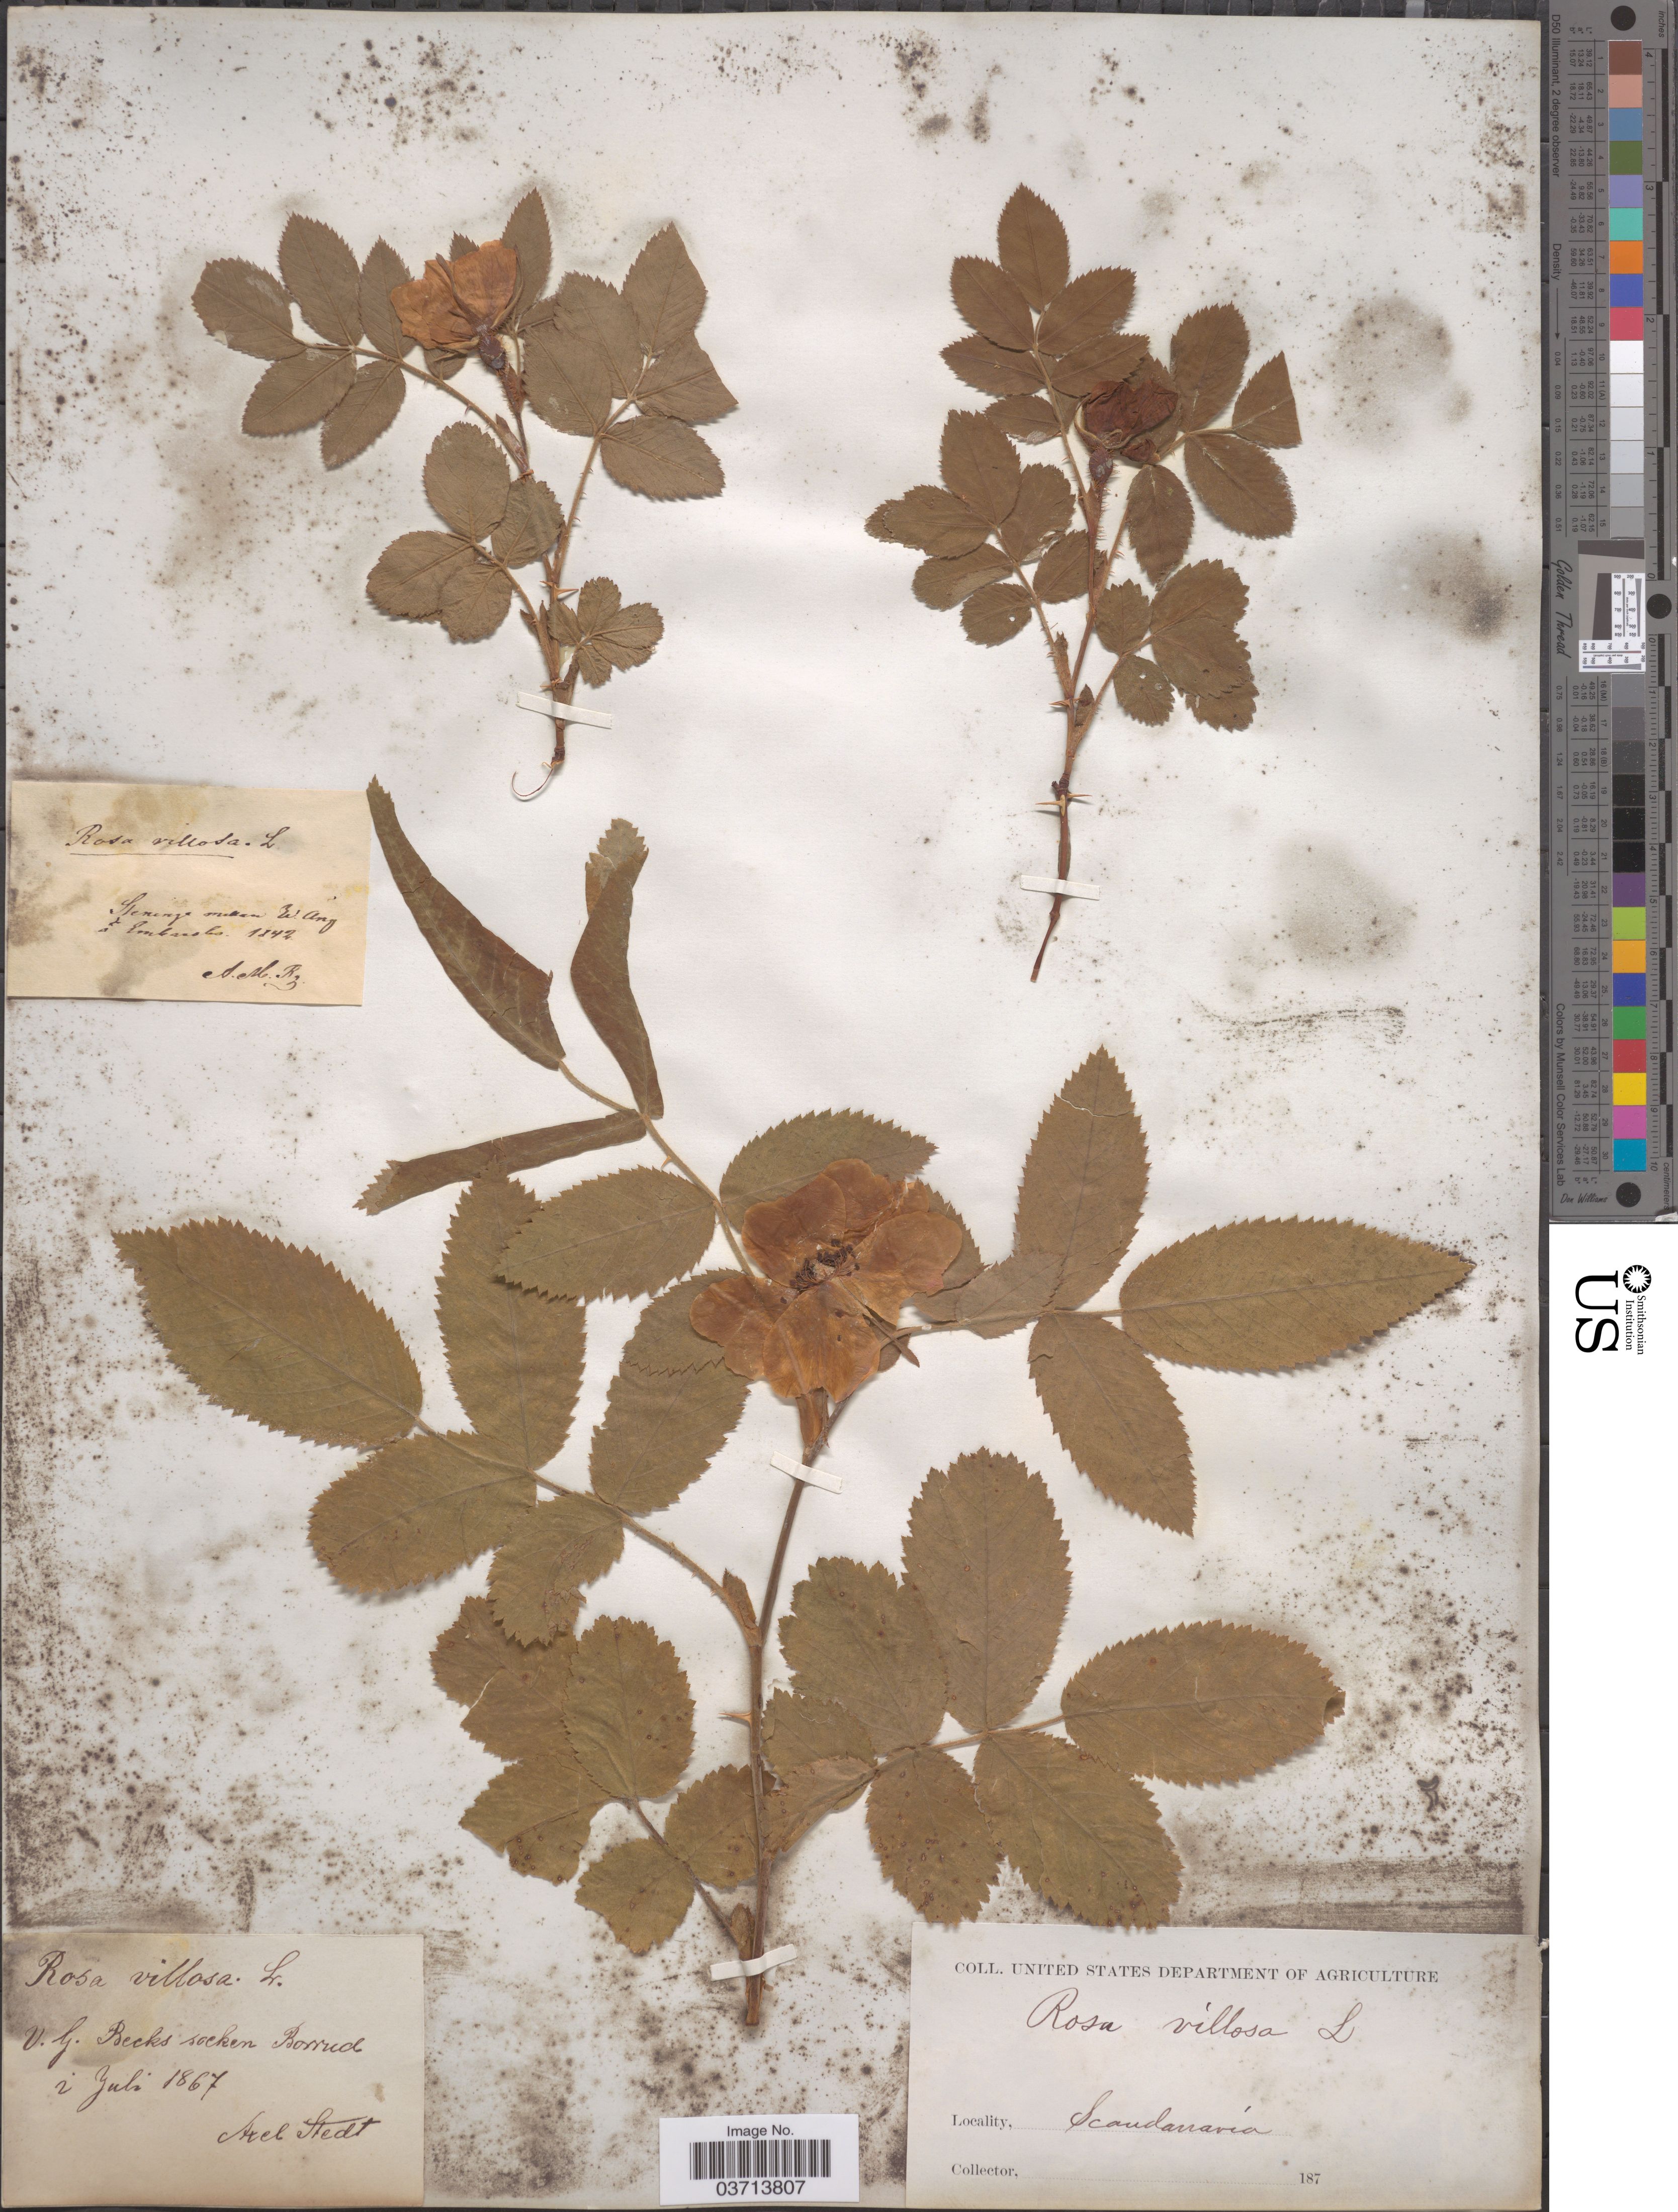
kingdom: Plantae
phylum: Tracheophyta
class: Magnoliopsida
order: Rosales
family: Rosaceae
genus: Rosa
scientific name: Rosa villosa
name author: L.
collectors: A. Stedt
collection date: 1867-07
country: Sweden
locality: V. G. Becks socken Borred. Scandinavia.